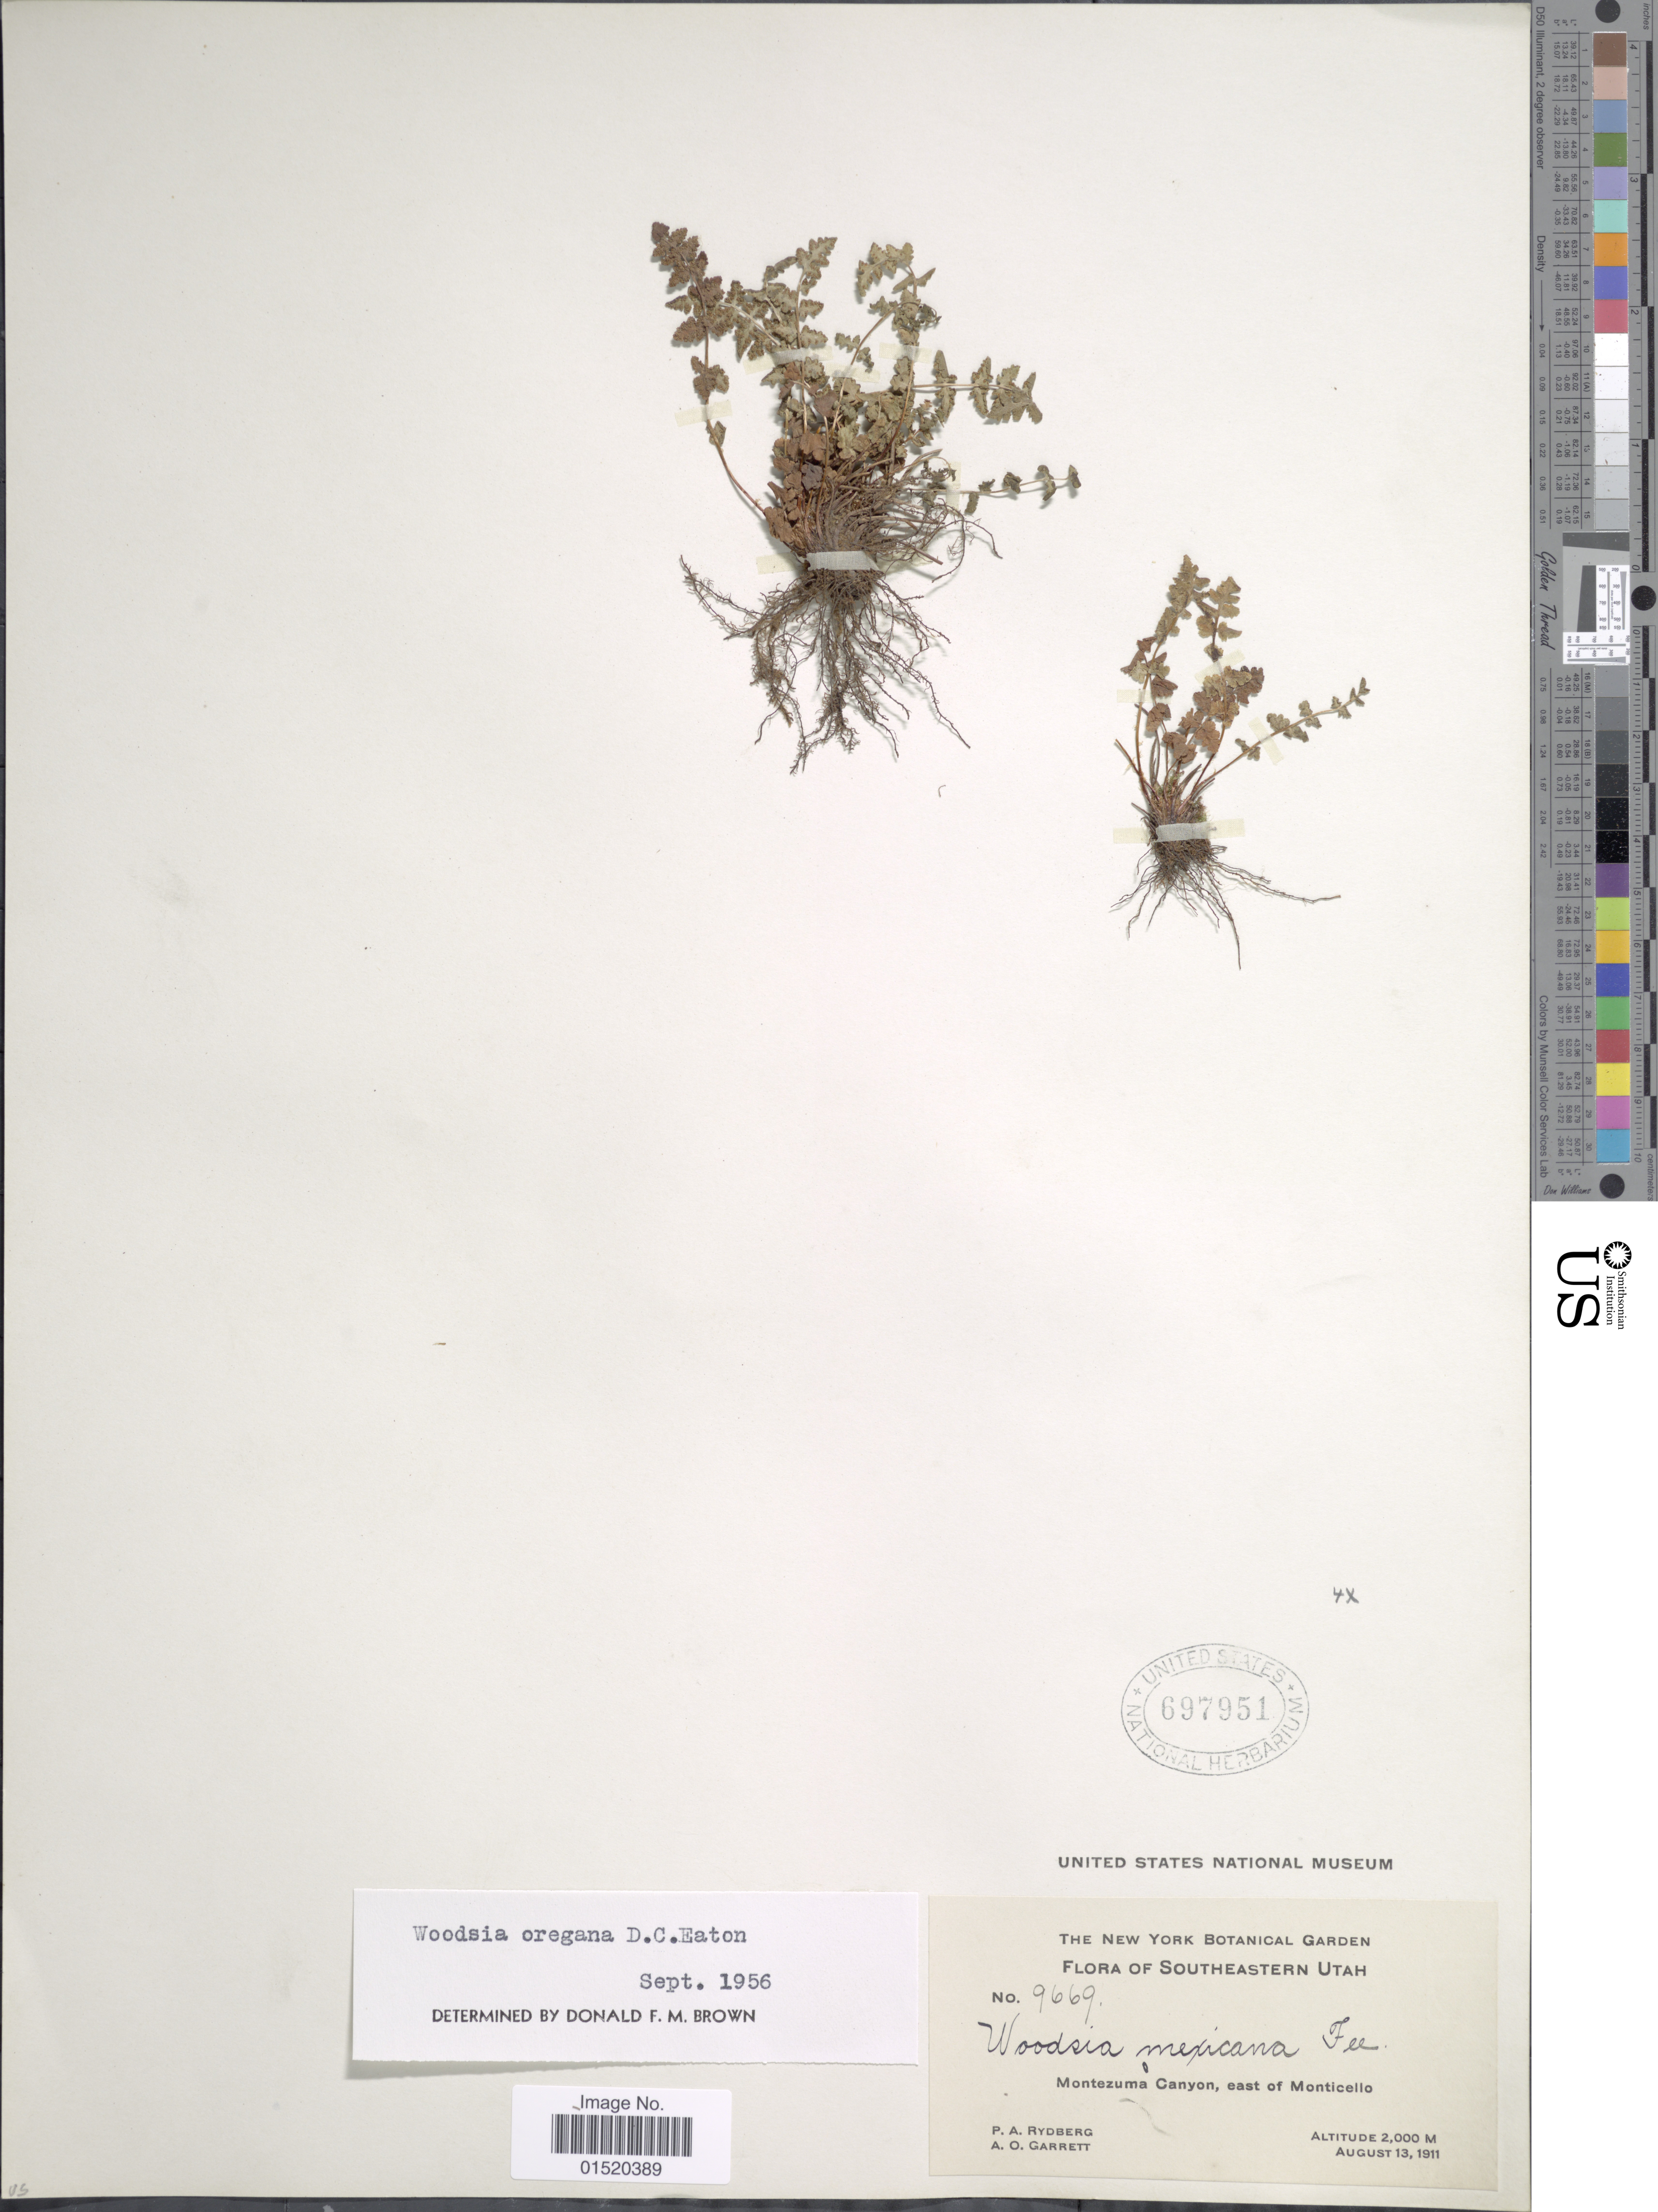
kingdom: Plantae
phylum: Tracheophyta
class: Polypodiopsida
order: Polypodiales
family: Woodsiaceae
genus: Woodsia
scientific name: Woodsia oregana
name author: D.C. Eaton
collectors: P. A. Rydberg & A. O. Garrett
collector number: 9669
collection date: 1911-08-13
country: United States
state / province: Utah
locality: Southeastern Utah, Montezuma Canyon, east of Monticello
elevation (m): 2000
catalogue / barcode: US 697951